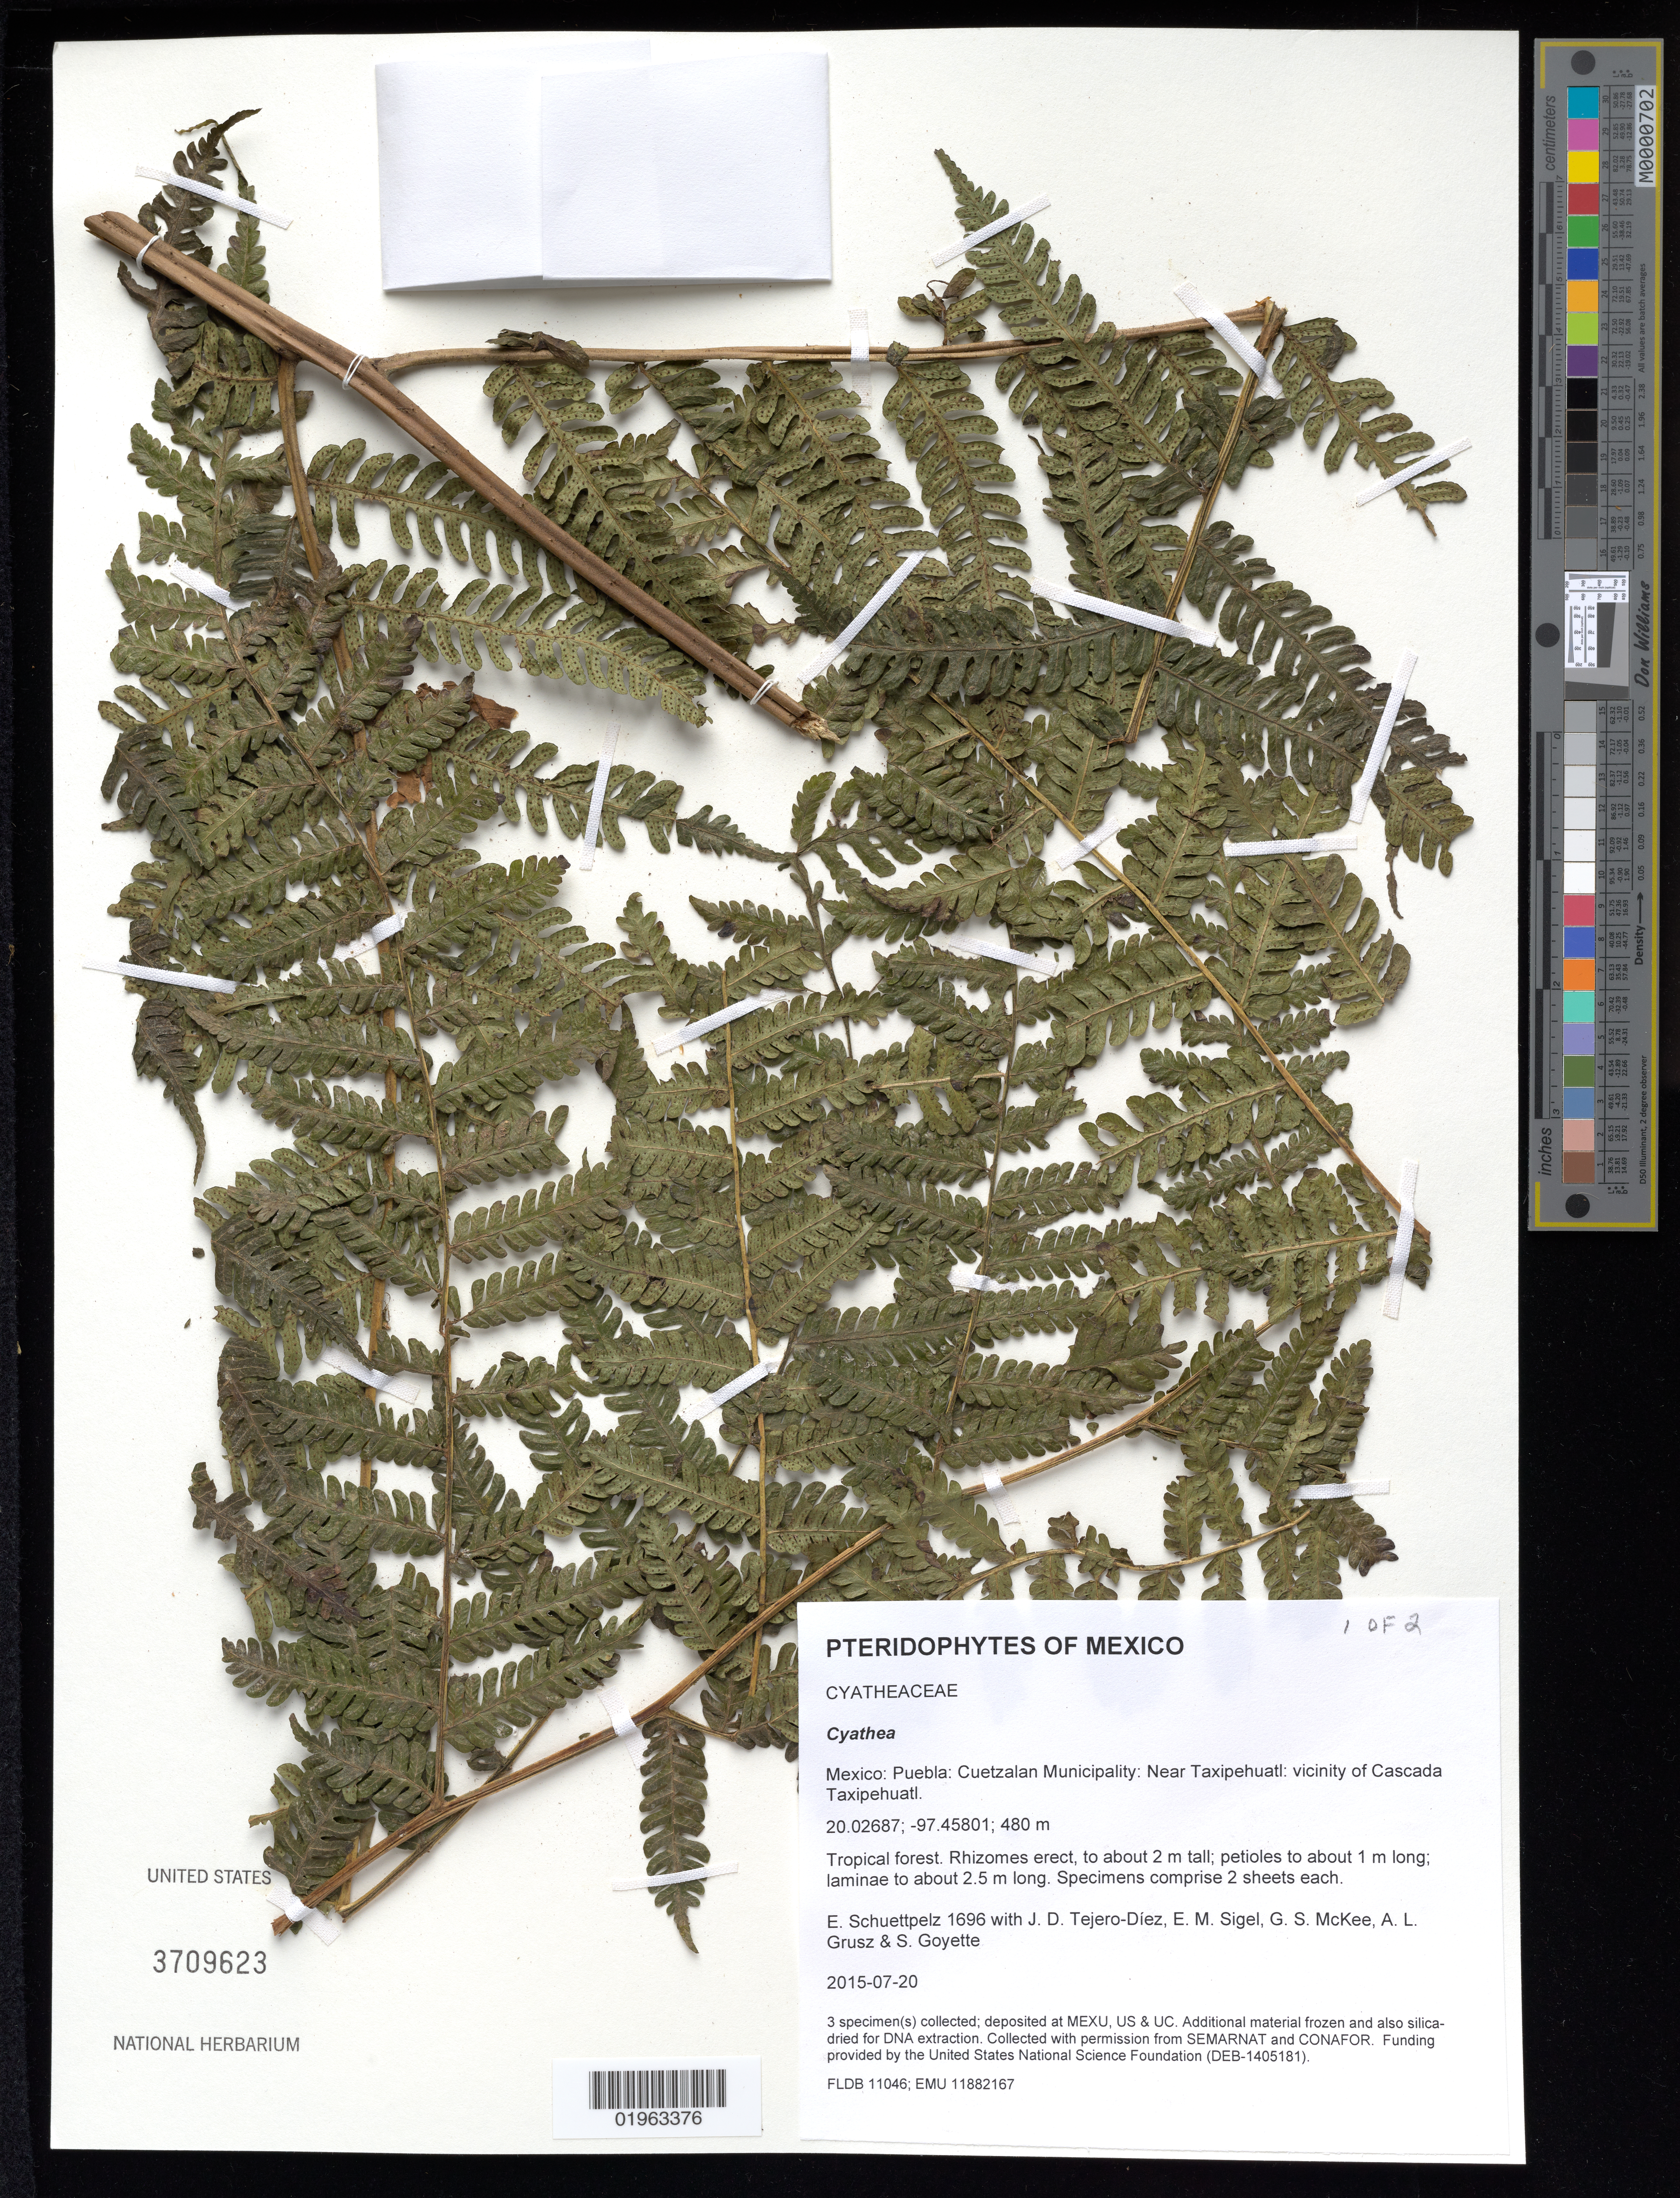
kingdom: Plantae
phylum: Tracheophyta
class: Polypodiopsida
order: Cyatheales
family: Cyatheaceae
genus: Cyathea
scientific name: Cyathea sp.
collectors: E. Schuettpelz, D. Tejero-Díez, E. M. Sigel, G. S. McKee & A. Grusz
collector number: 1696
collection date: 2015-07-20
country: Mexico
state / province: Puebla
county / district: Cuetzalan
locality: Near Taxipehuatl: vicinity of Cascada Taxipehuatl.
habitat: Tropical forest.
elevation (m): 480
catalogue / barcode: US 3709623